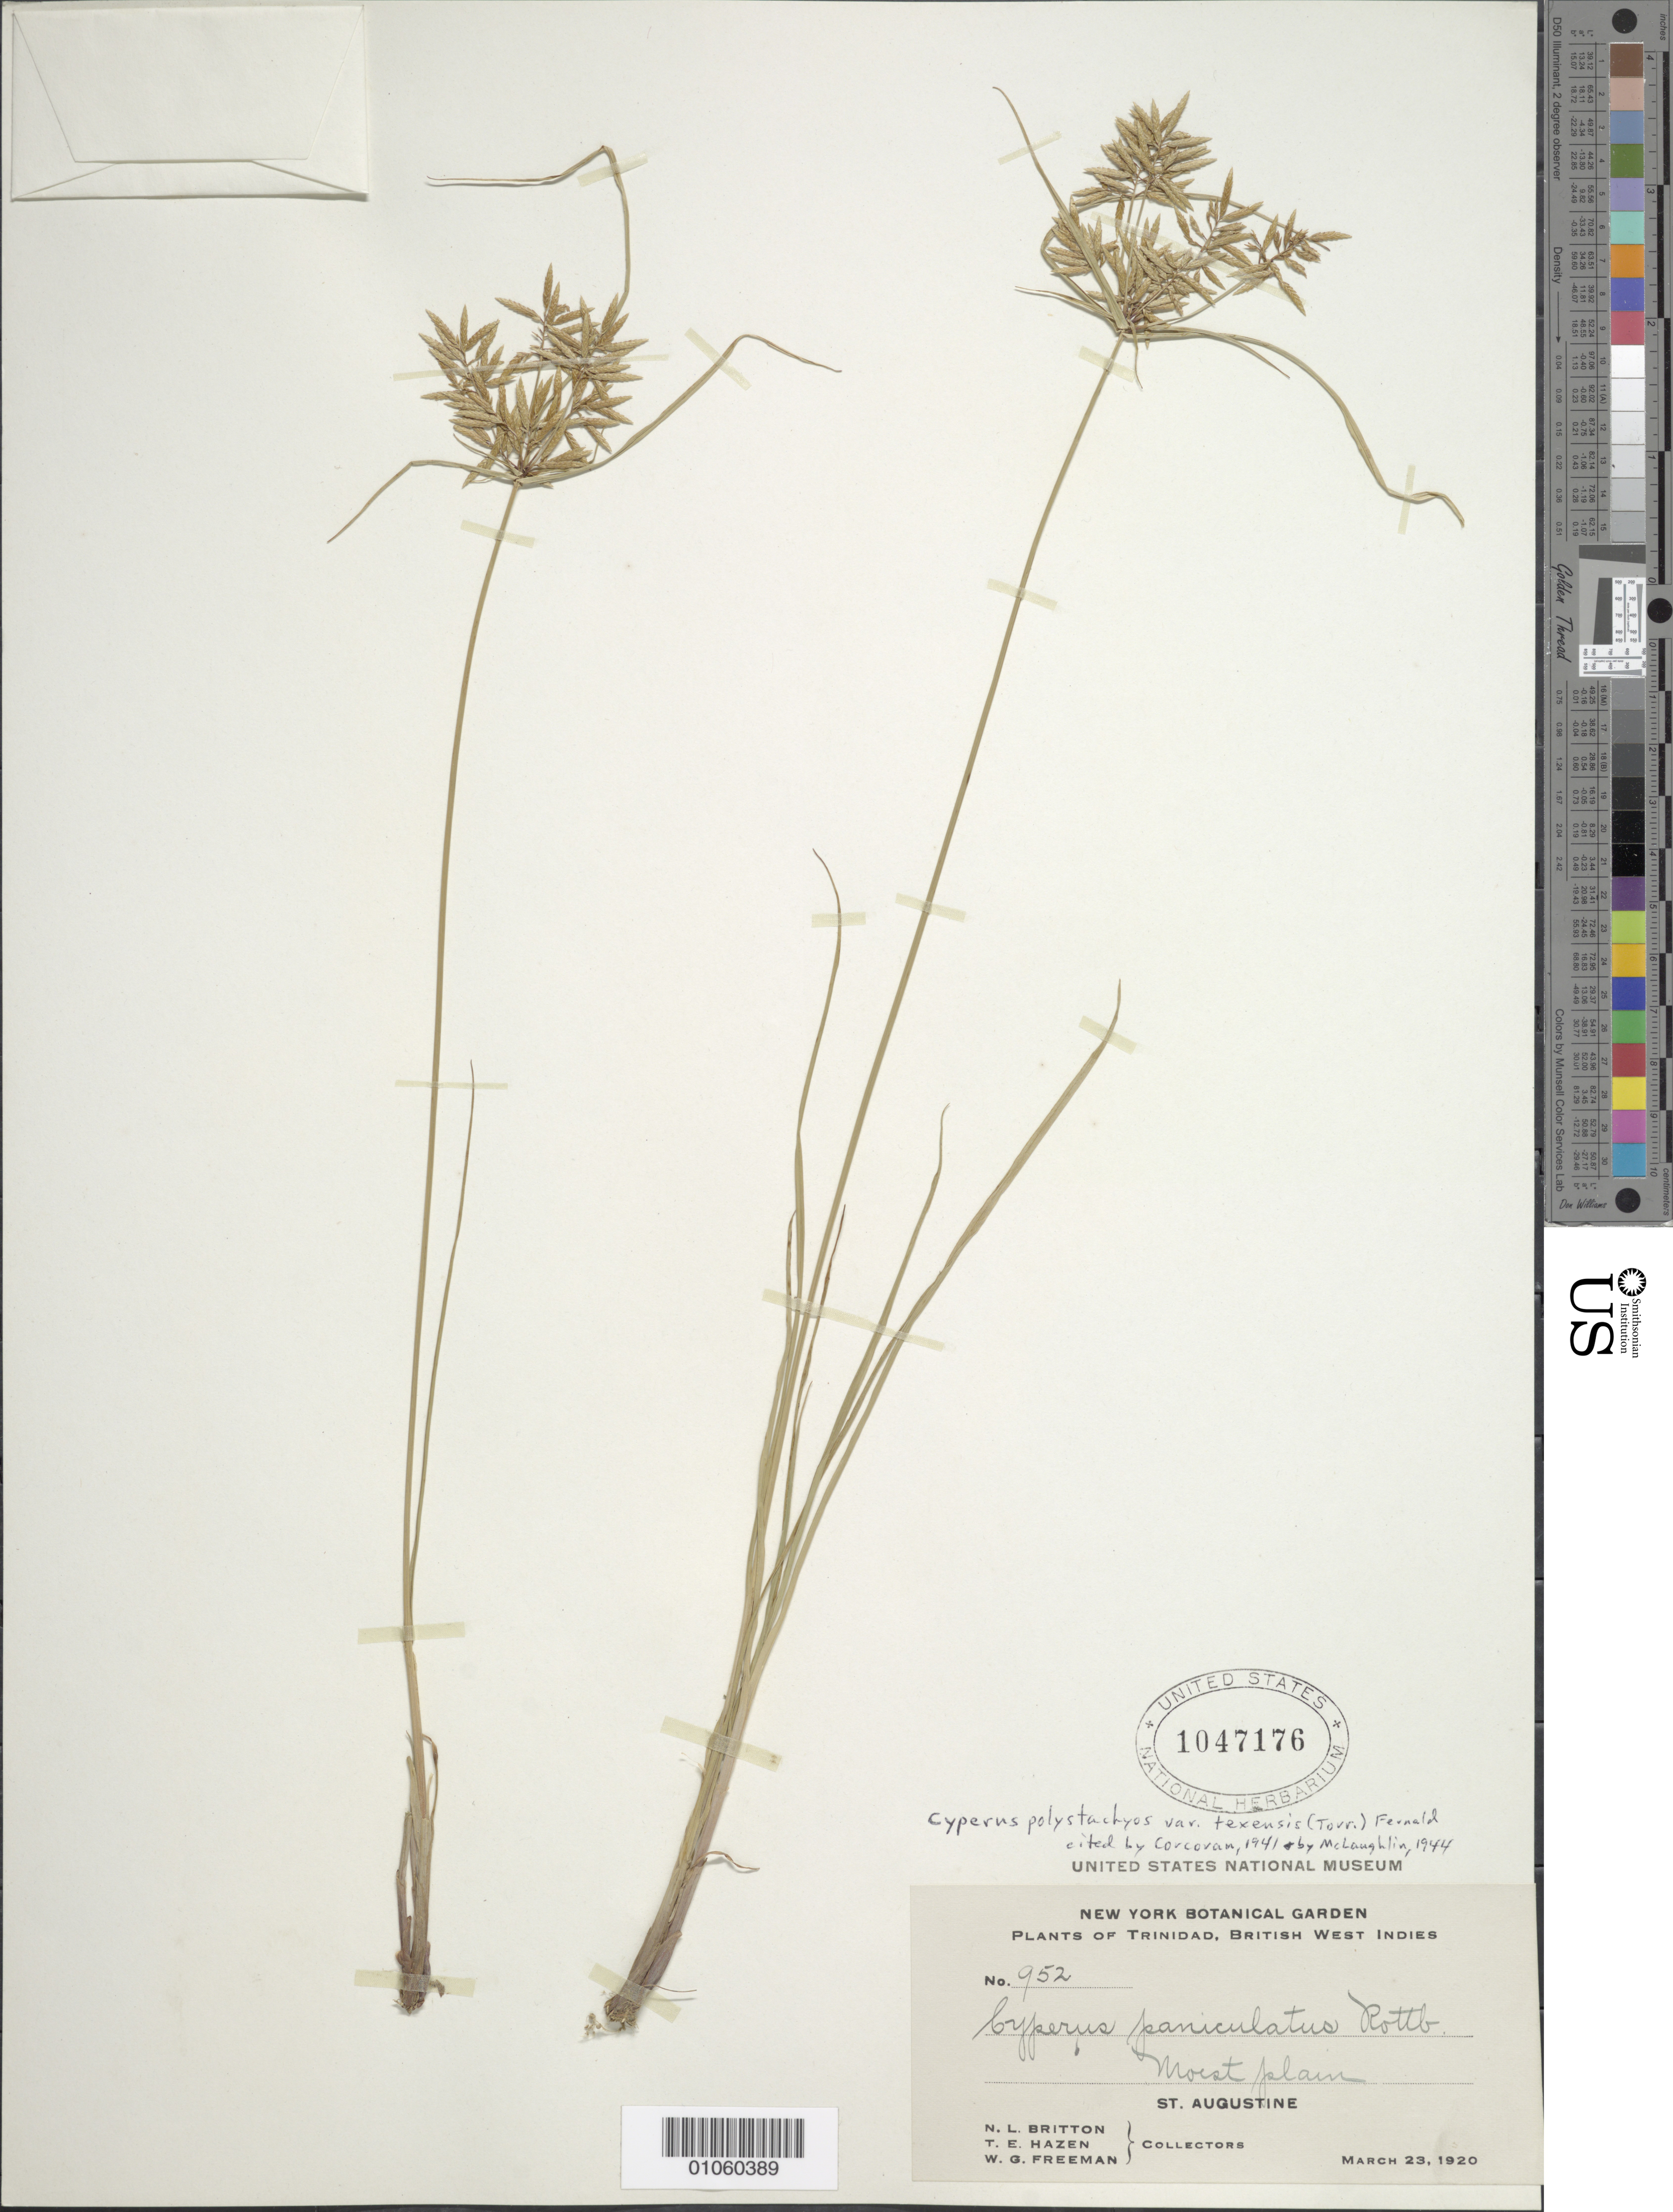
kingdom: Plantae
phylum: Tracheophyta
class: Liliopsida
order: Poales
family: Cyperaceae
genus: Cyperus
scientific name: Cyperus polystachyos var. texensis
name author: (Torr.) Fernald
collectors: N. Britton, T. E. Hazen & W. Freeman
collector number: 952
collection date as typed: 23 Mar 1920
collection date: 1920-03-23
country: Trinidad and Tobago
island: Trinidad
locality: St. Augustine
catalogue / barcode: US 1047176